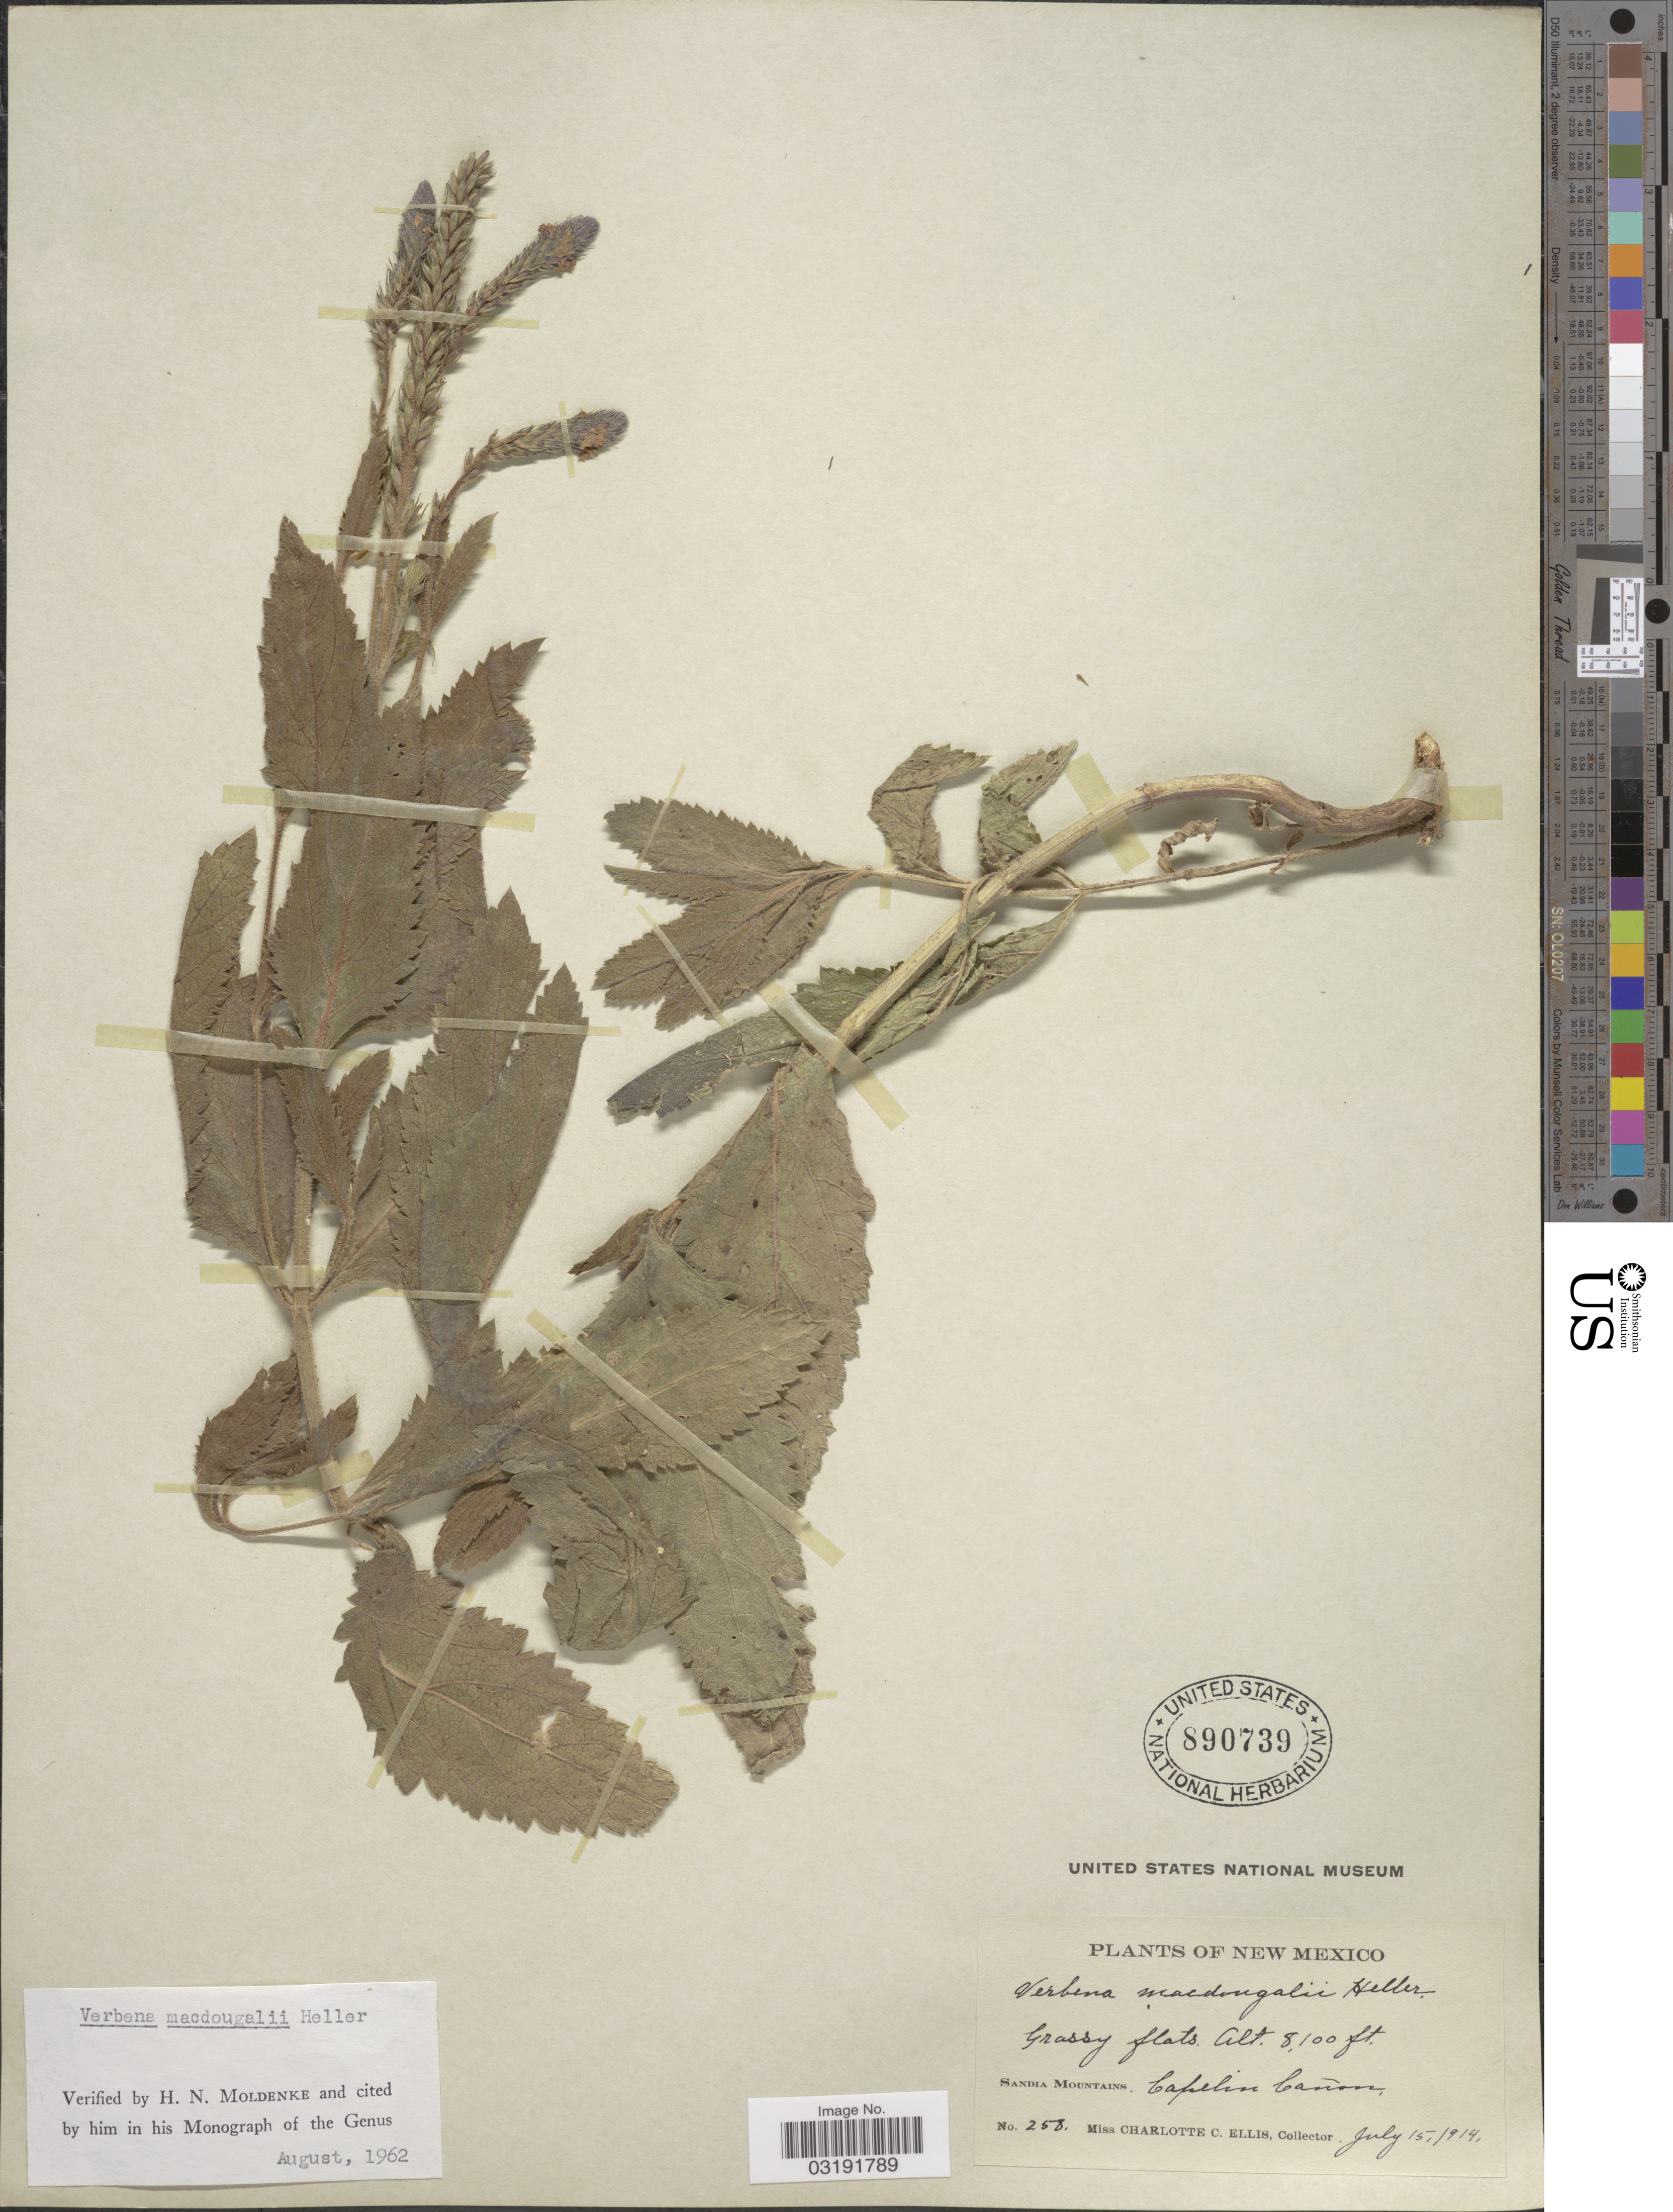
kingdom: Plantae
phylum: Tracheophyta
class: Magnoliopsida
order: Lamiales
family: Verbenaceae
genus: Verbena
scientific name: Verbena macdougalii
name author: A. Heller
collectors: C. C. Ellis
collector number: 258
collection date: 1914-07-15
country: United States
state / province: New Mexico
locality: Grassy flats. Sandia Mountains. Capelin Cañon.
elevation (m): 2469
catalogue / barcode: US 890739